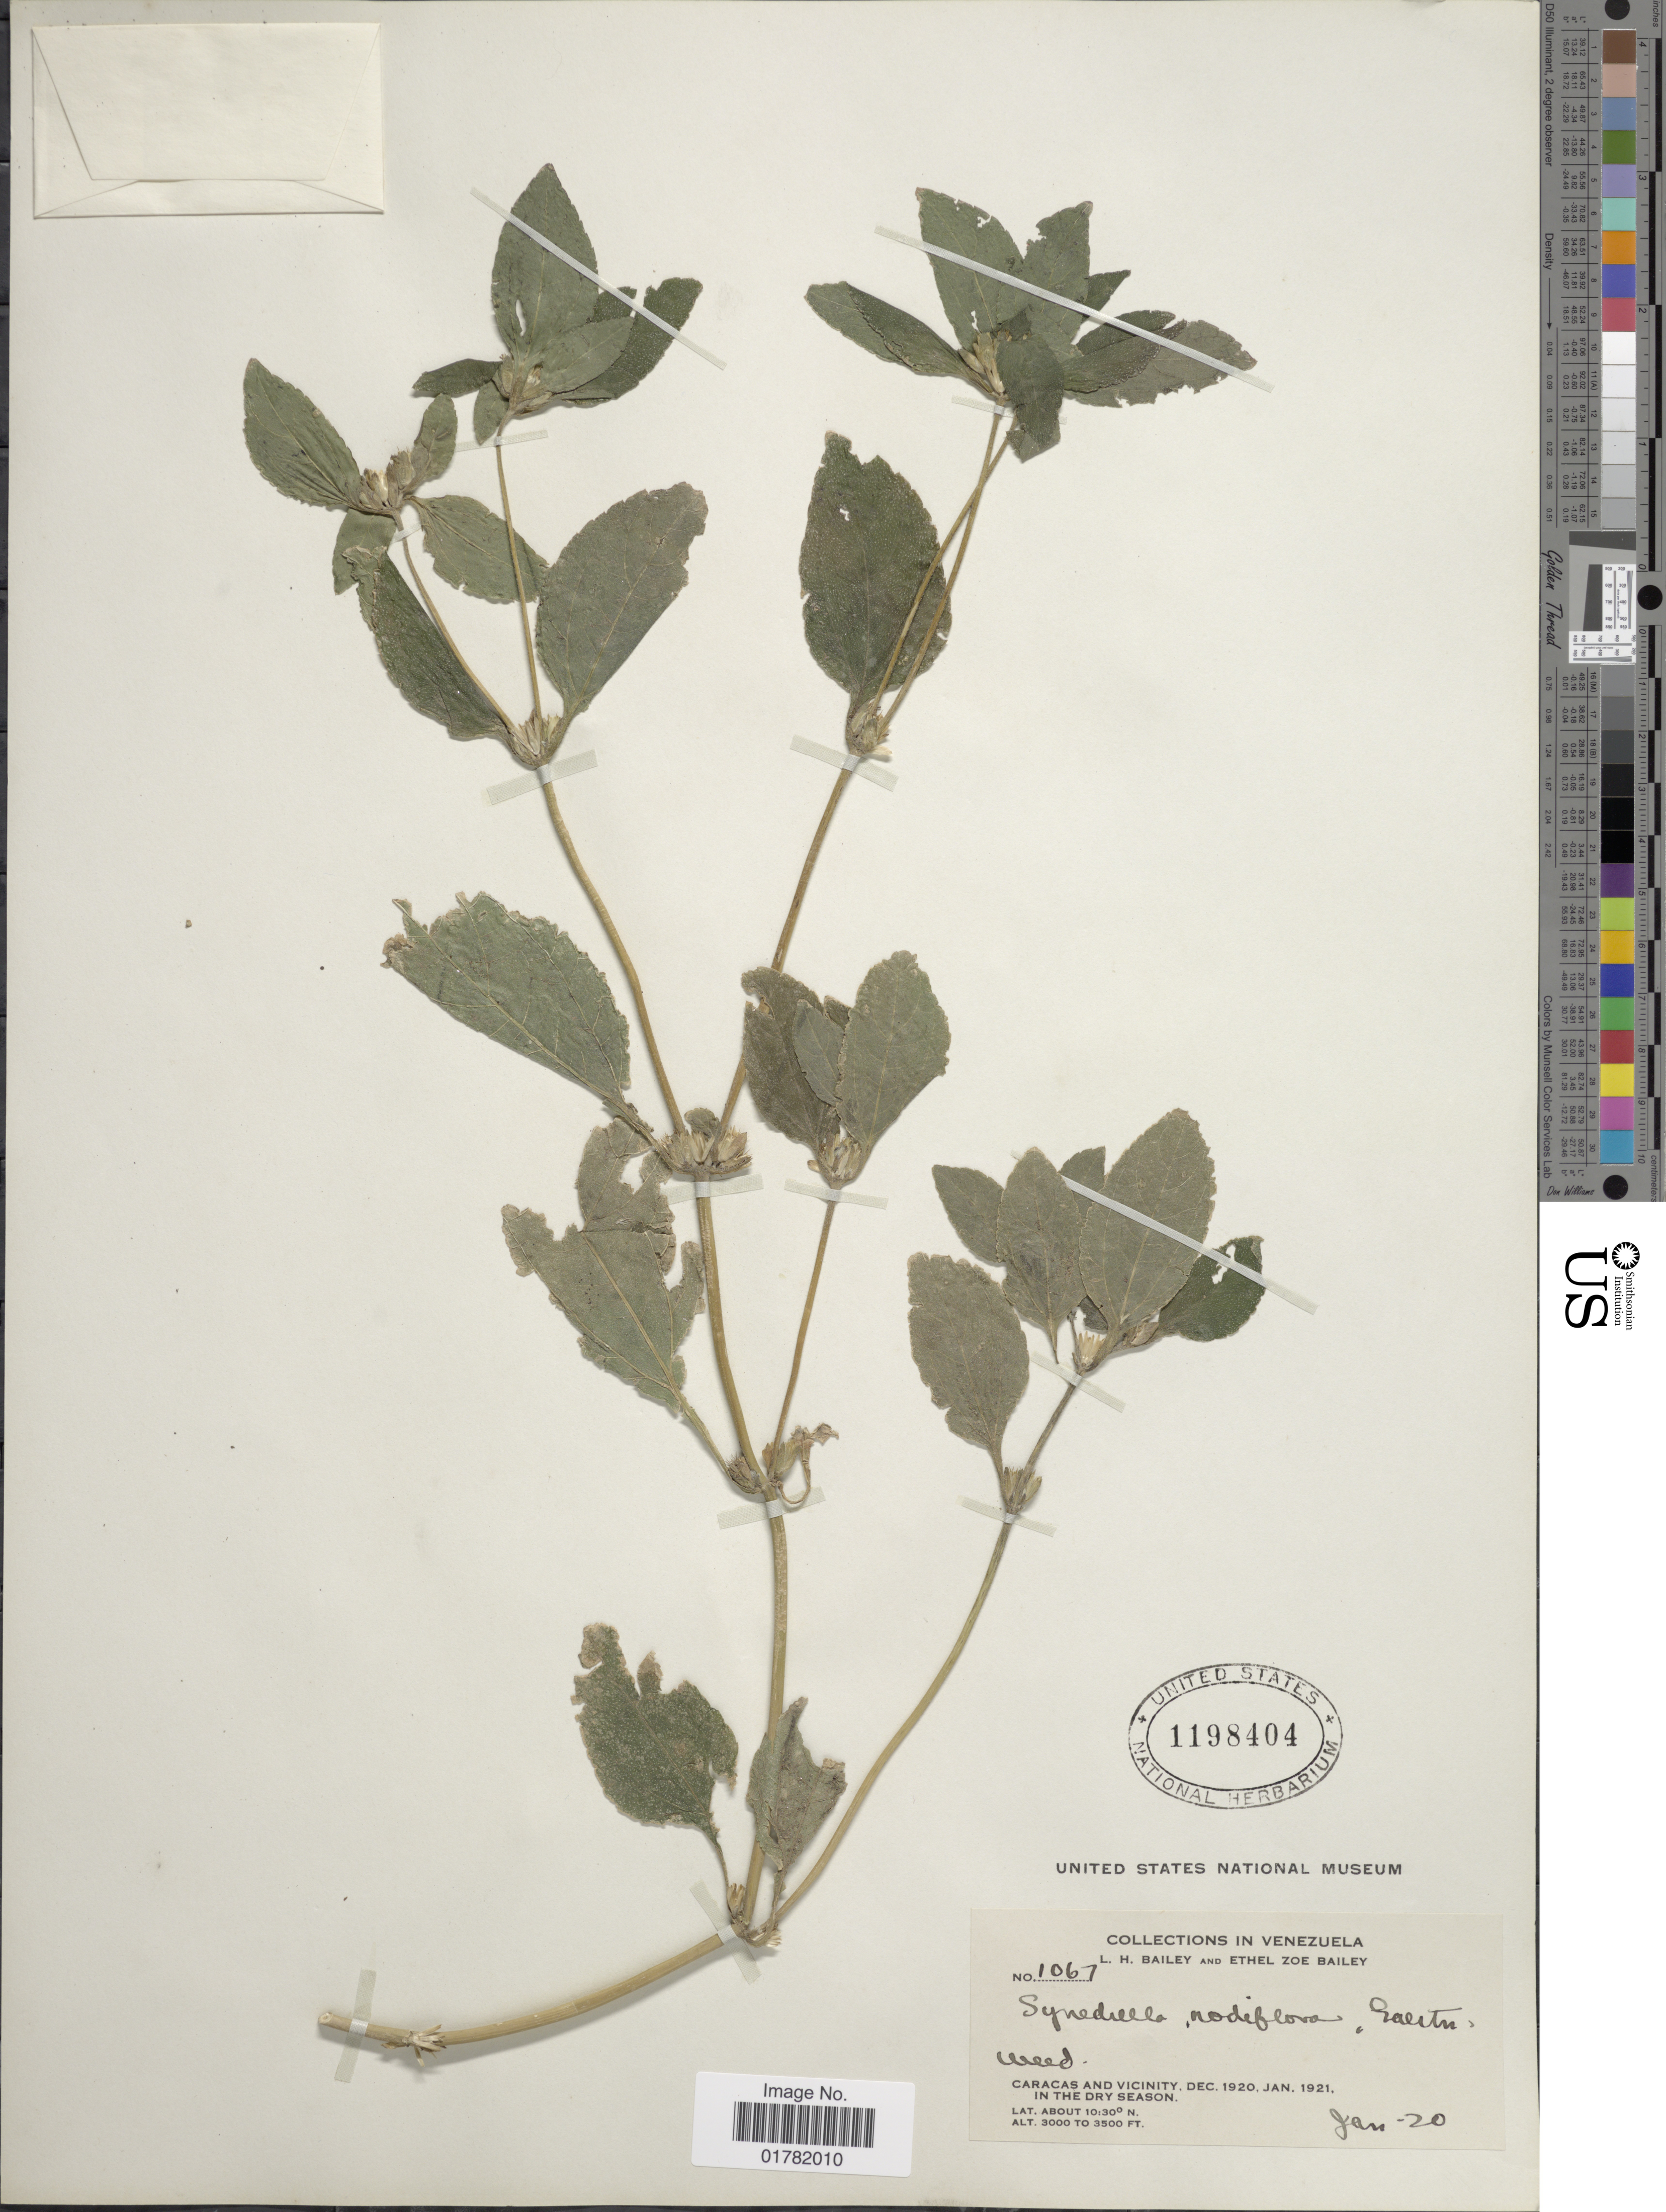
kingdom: Plantae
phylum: Tracheophyta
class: Magnoliopsida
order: Asterales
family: Asteraceae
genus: Synedrella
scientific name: Synedrella nodiflora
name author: (L.) Gaertn.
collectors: L. H. Bailey & E. Z. Bailey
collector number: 1067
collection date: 1921-01-20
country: Venezuela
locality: Caracas and vicinity , in the dry season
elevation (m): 914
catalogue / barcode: US 1198404